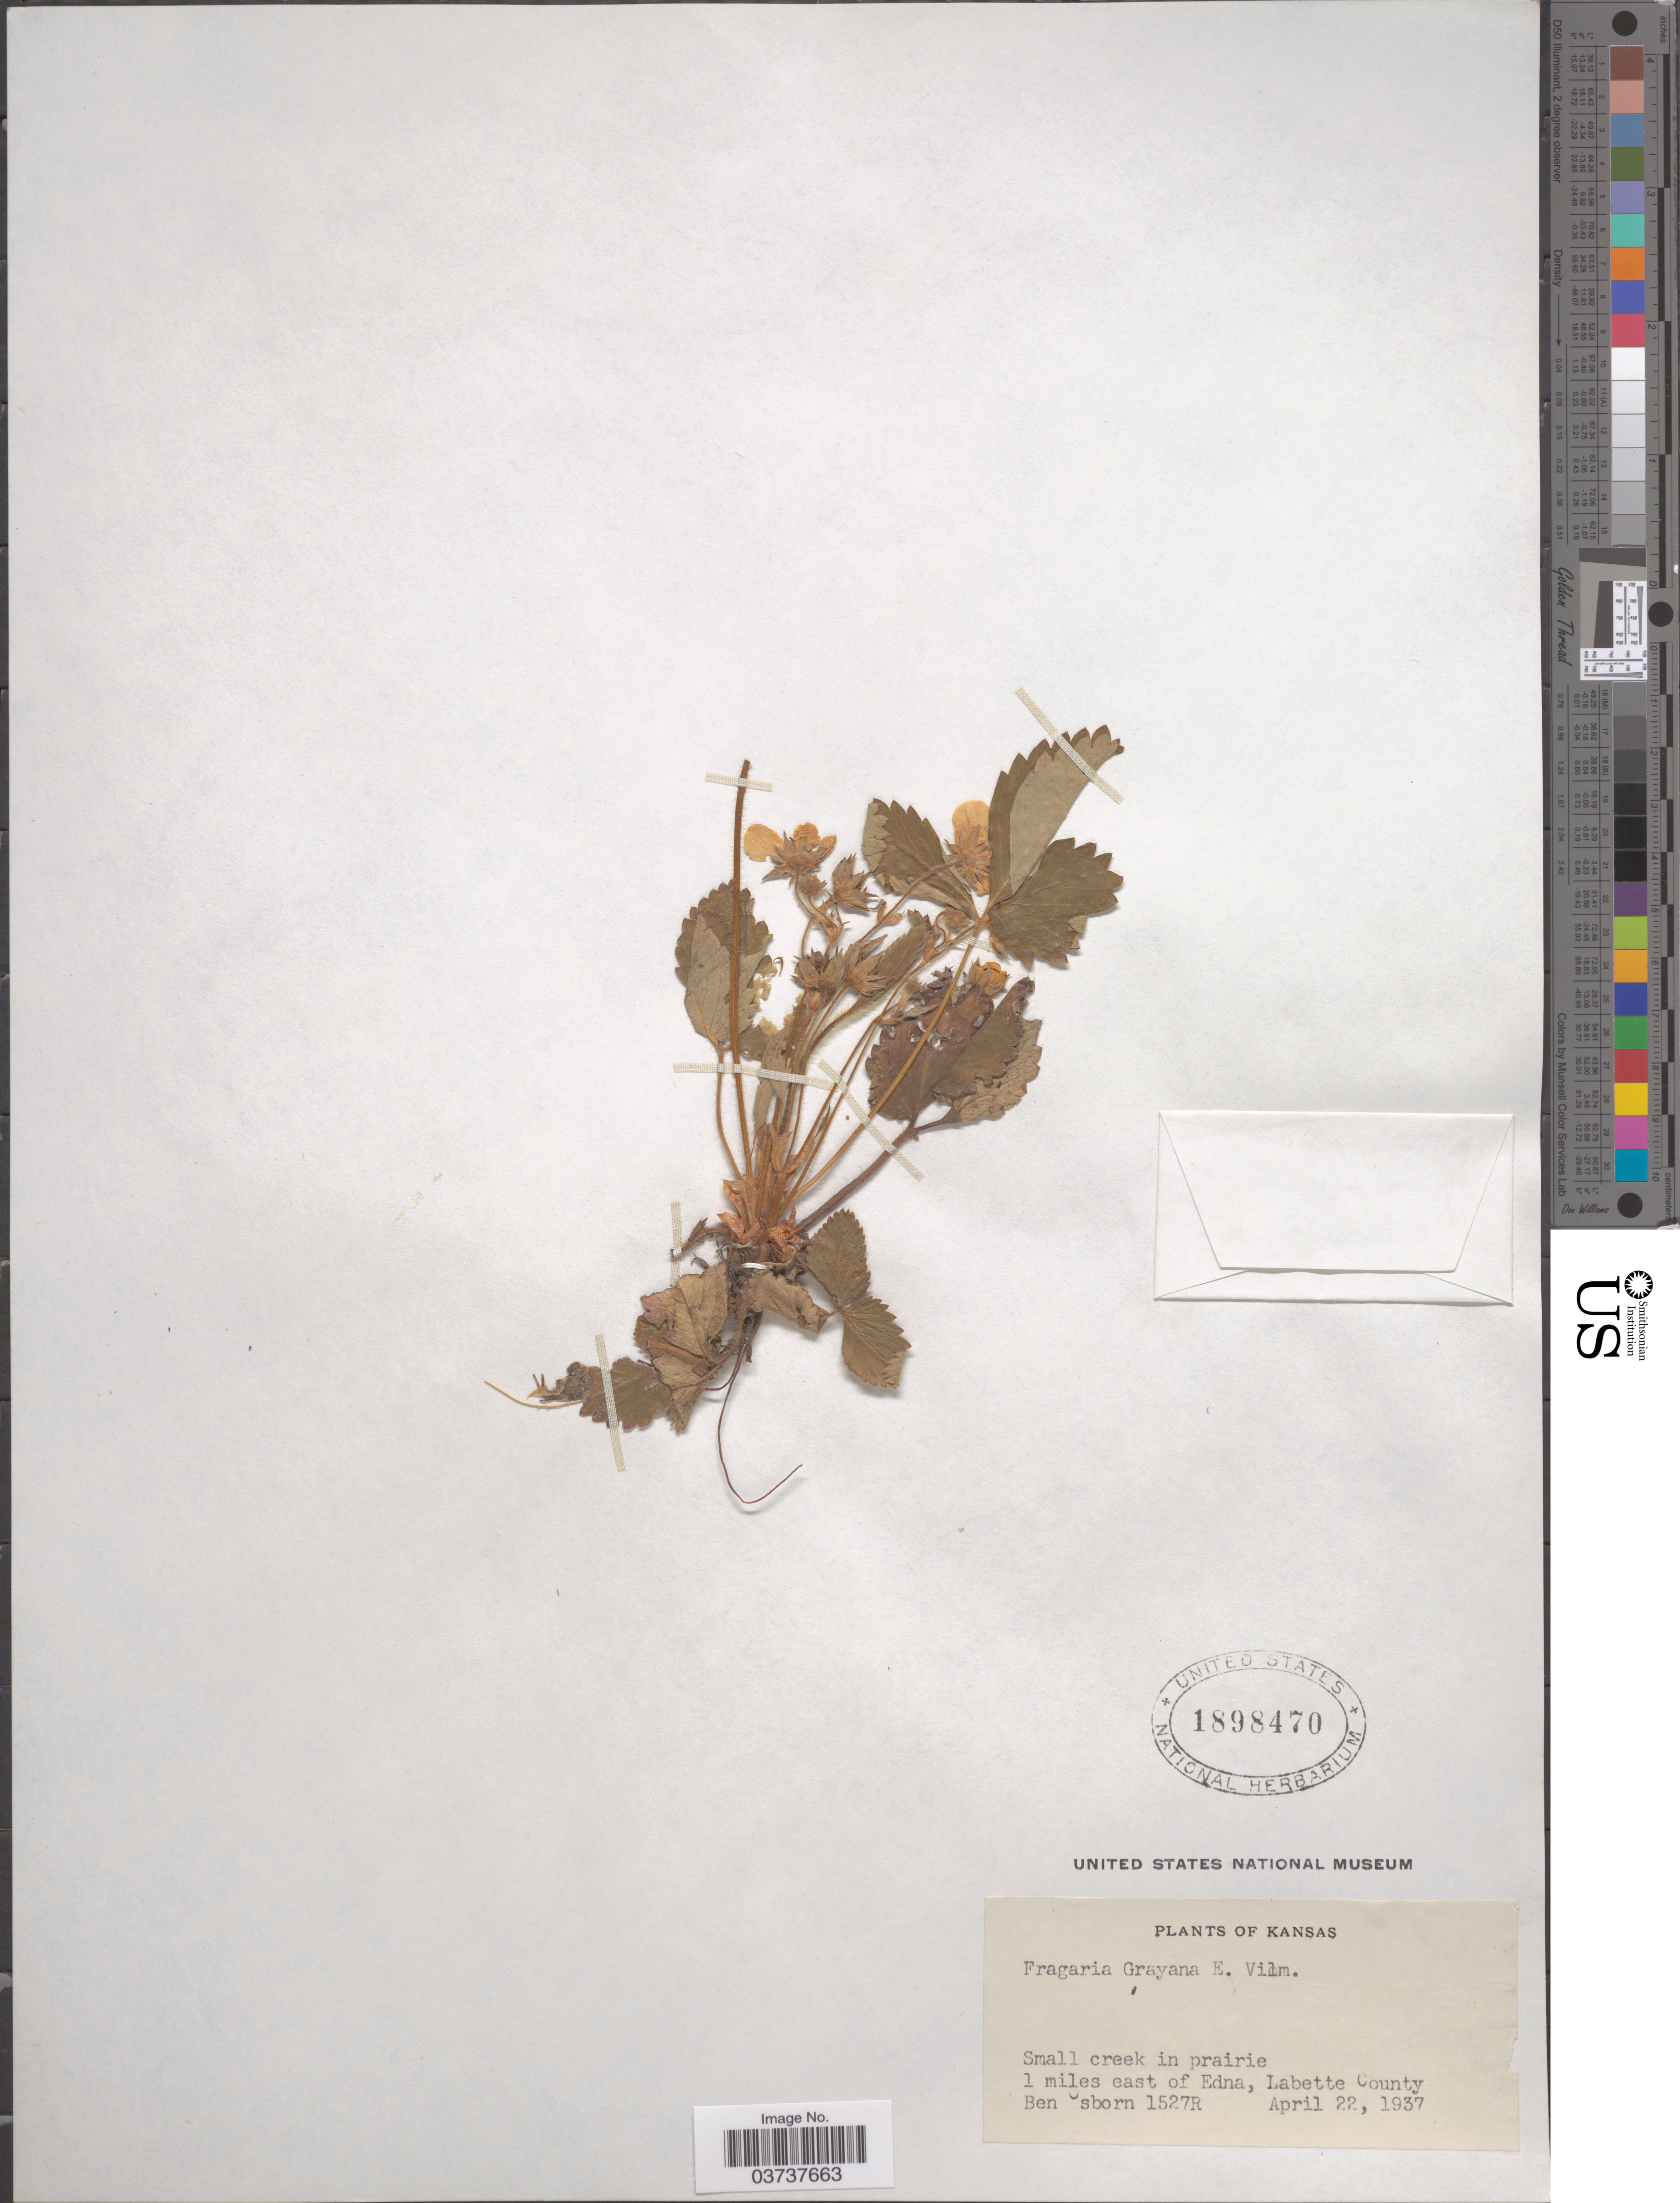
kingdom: Plantae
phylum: Tracheophyta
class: Magnoliopsida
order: Rosales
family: Rosaceae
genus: Fragaria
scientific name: Fragaria virginiana var. grayana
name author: (E. Vilm. ex Gay) Rydb.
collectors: B. Osborn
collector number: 1527R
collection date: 1937-04-22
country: United States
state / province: Kansas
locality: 1 miles east of Edna, Labette County.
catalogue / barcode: US 1898470